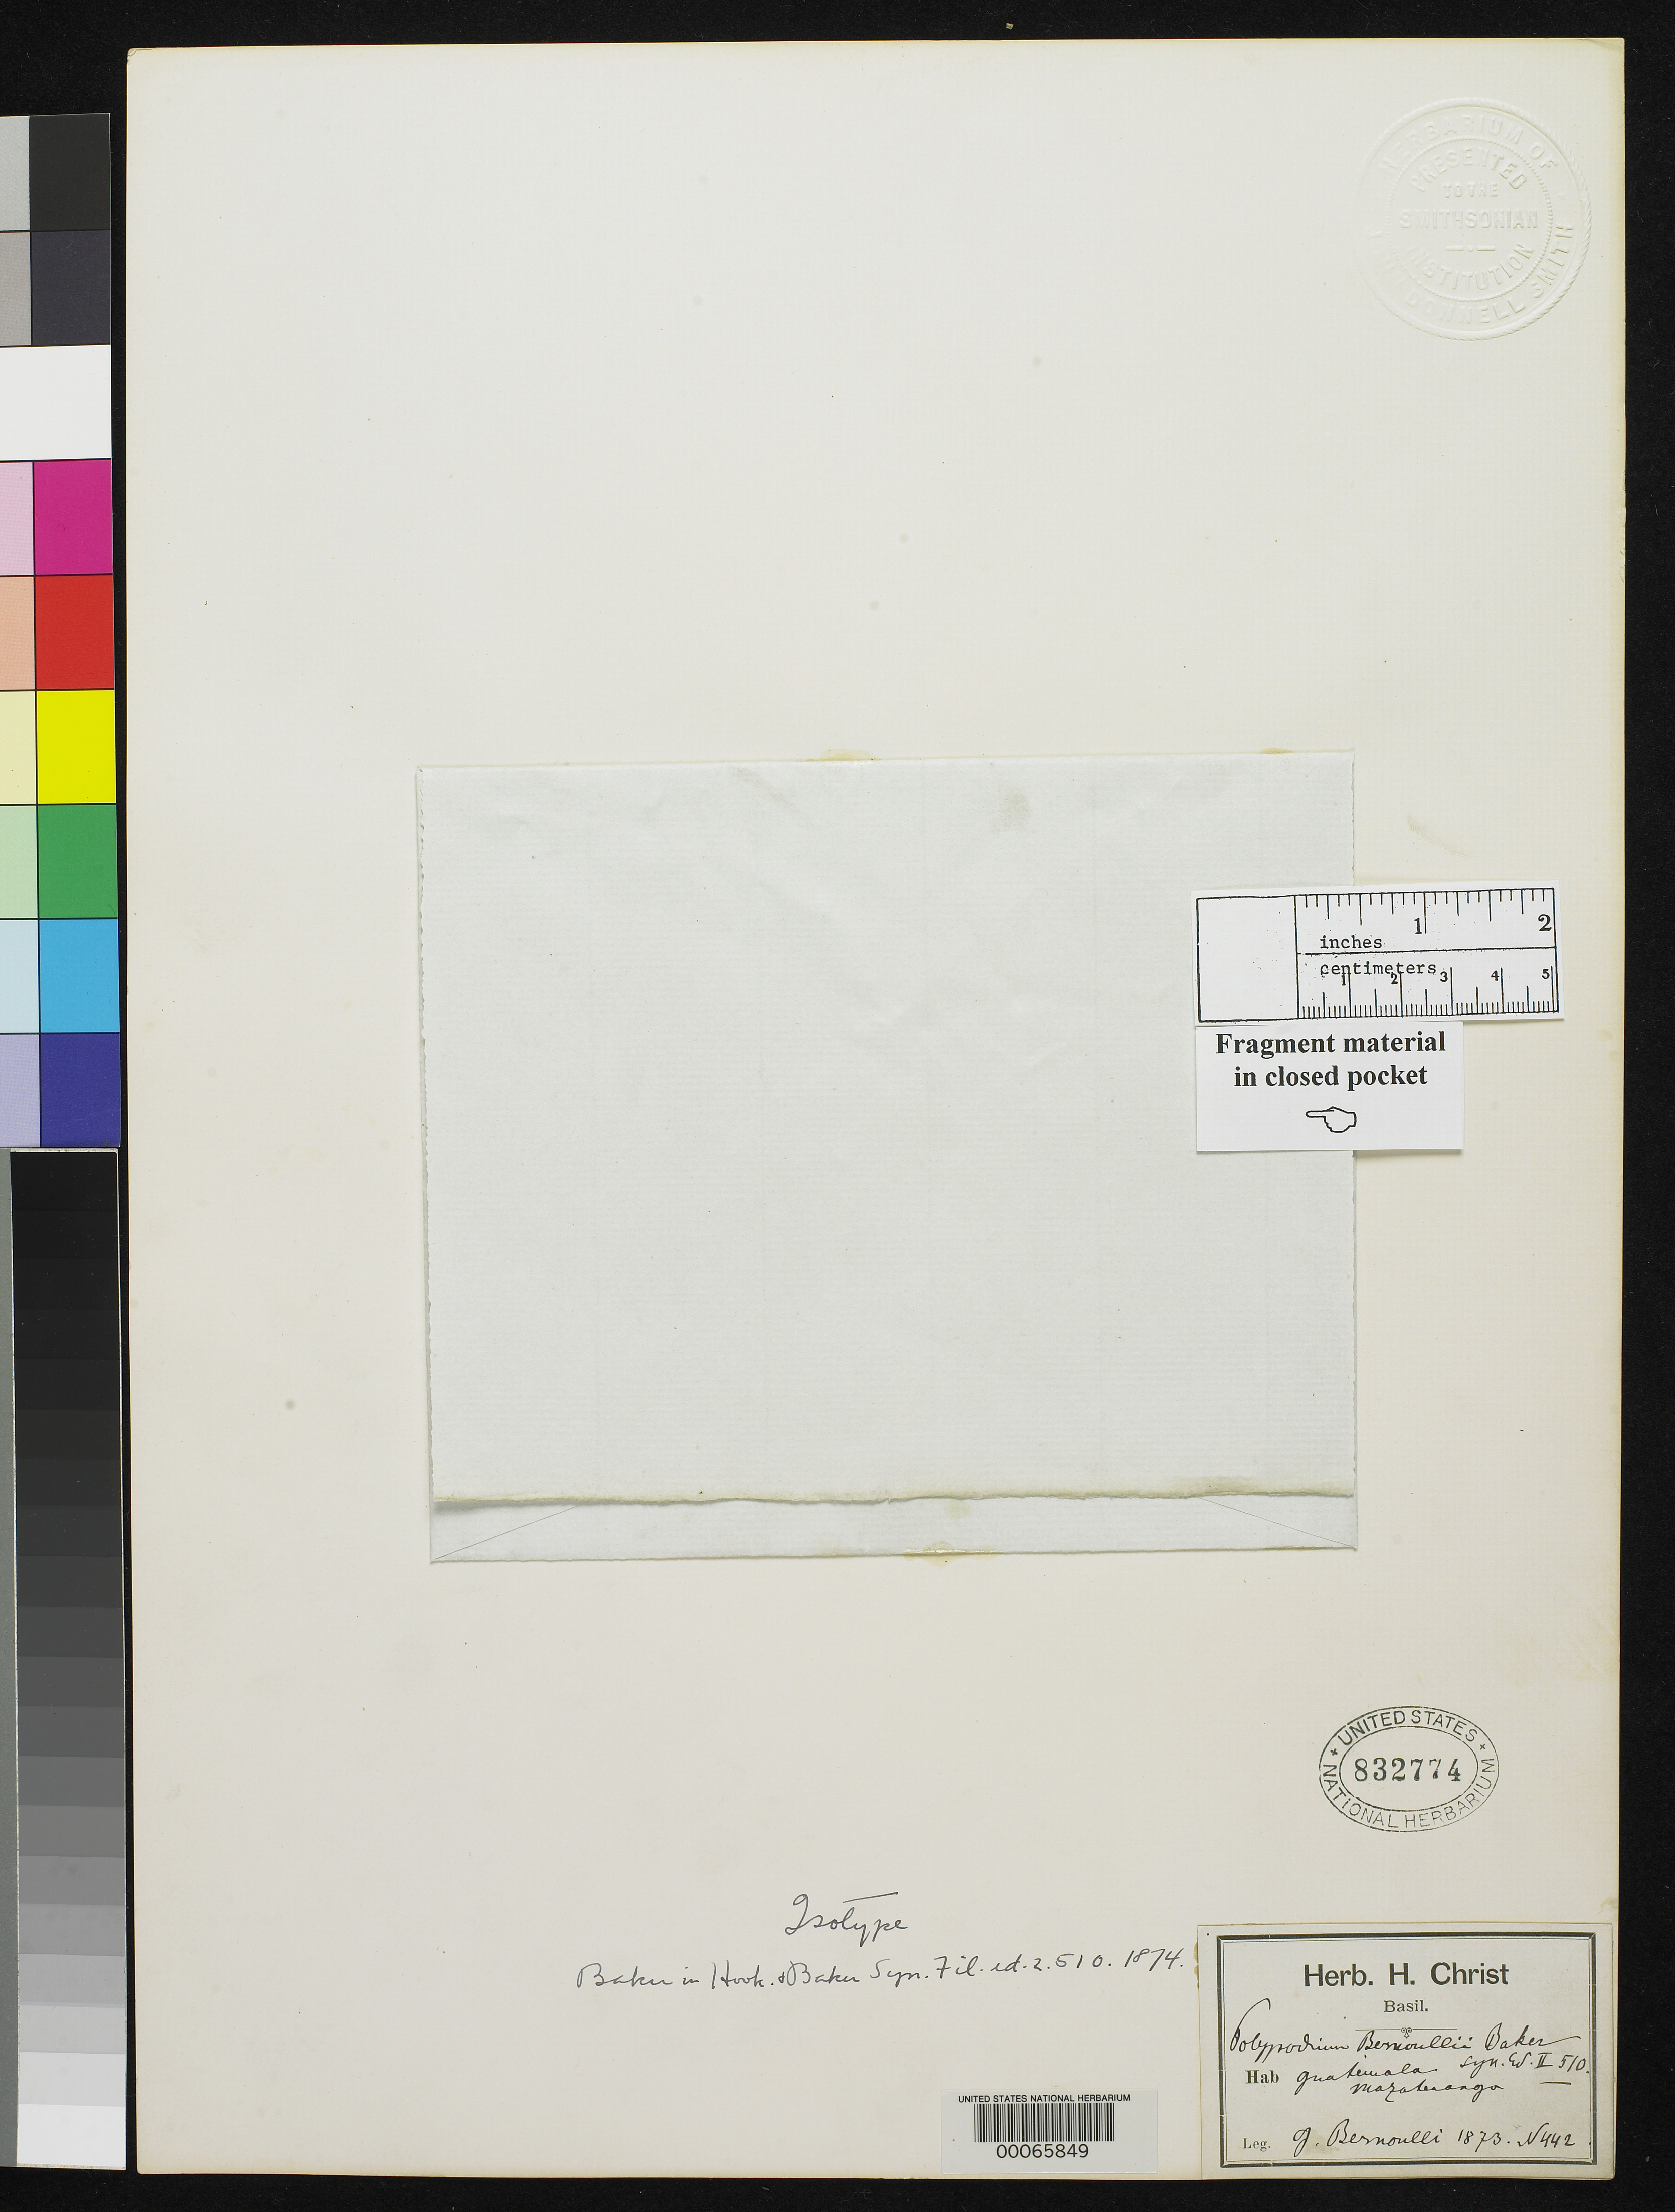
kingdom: Plantae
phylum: Tracheophyta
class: Polypodiopsida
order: Polypodiales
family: Polypodiaceae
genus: Polypodium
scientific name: Polypodium bernoullii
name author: Baker in Hook. & Baker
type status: Type Collection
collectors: K. G. Bernoulli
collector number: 442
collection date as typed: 1873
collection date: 1873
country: Guatemala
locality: Mazatenango.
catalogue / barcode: US 832774